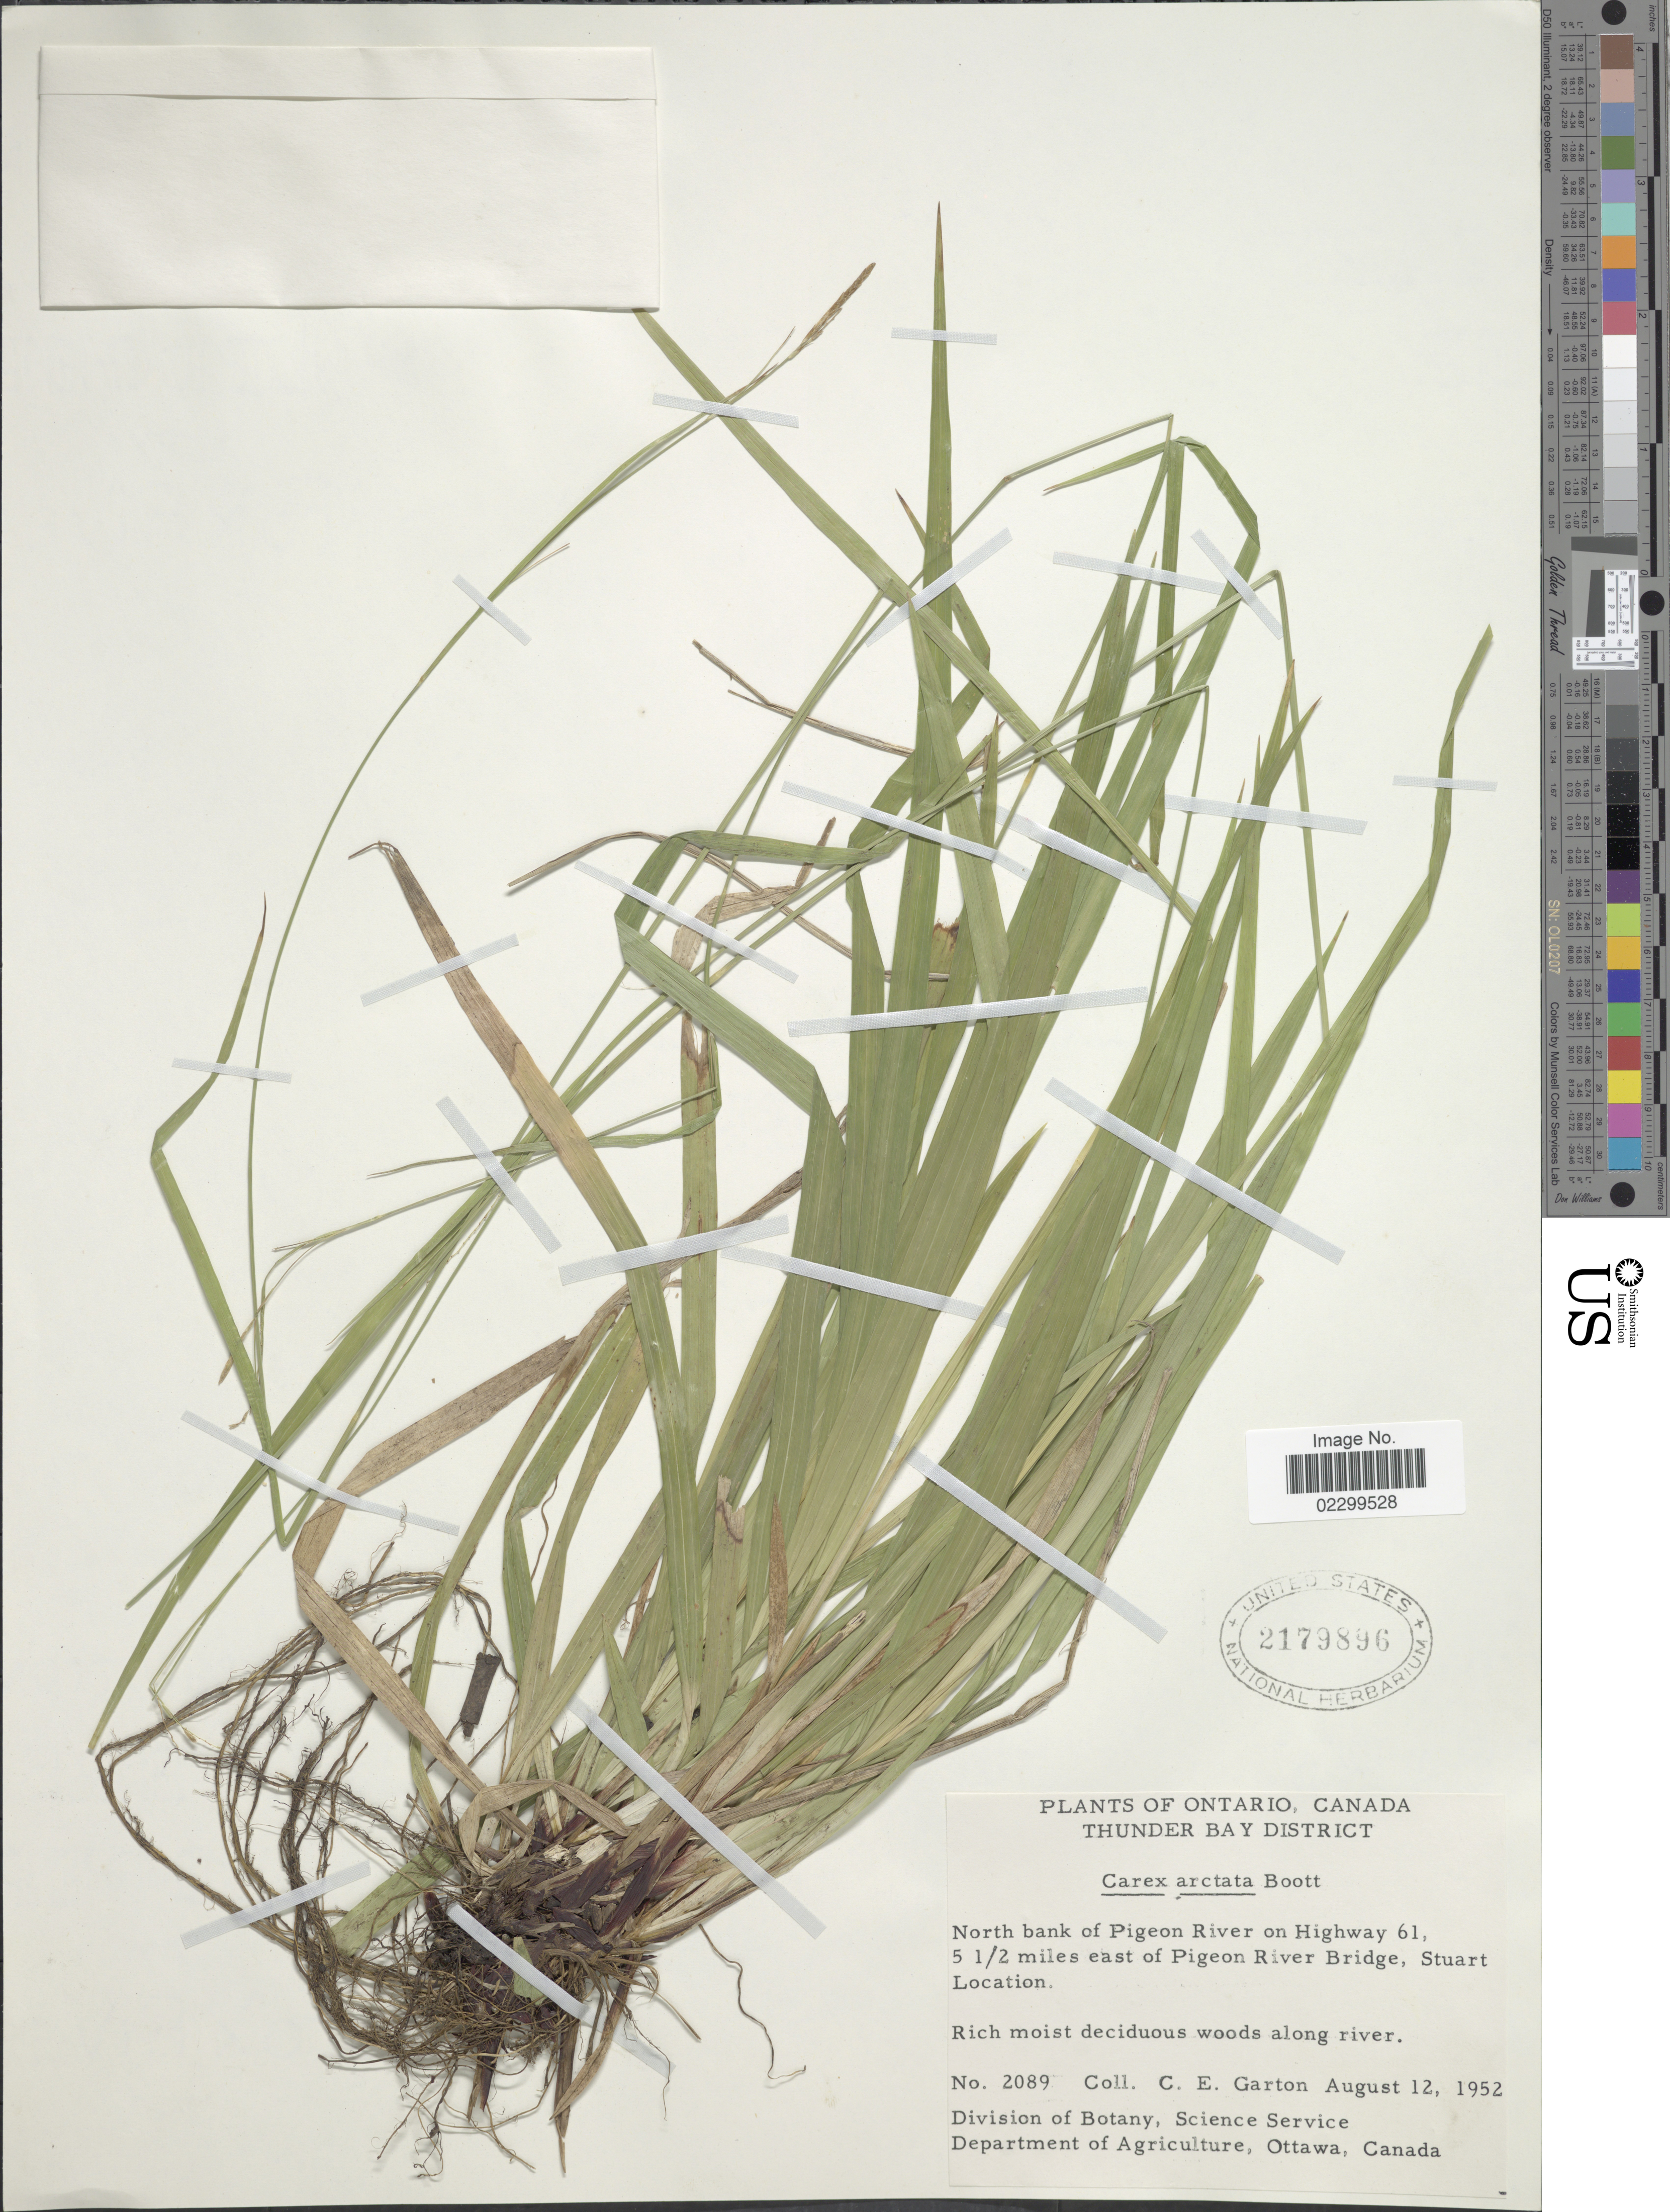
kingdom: Plantae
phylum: Tracheophyta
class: Liliopsida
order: Poales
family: Cyperaceae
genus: Carex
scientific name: Carex arctata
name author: Boott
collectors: C. E. Garton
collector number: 2089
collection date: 1952-08-12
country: Canada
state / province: Ontario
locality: Thunder Bay District, north bank of Pigeon River on Highway 61, 5 1/2 miles east of Pigeon River Bridge, Stuart Location, woods along river.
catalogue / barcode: US 2179896